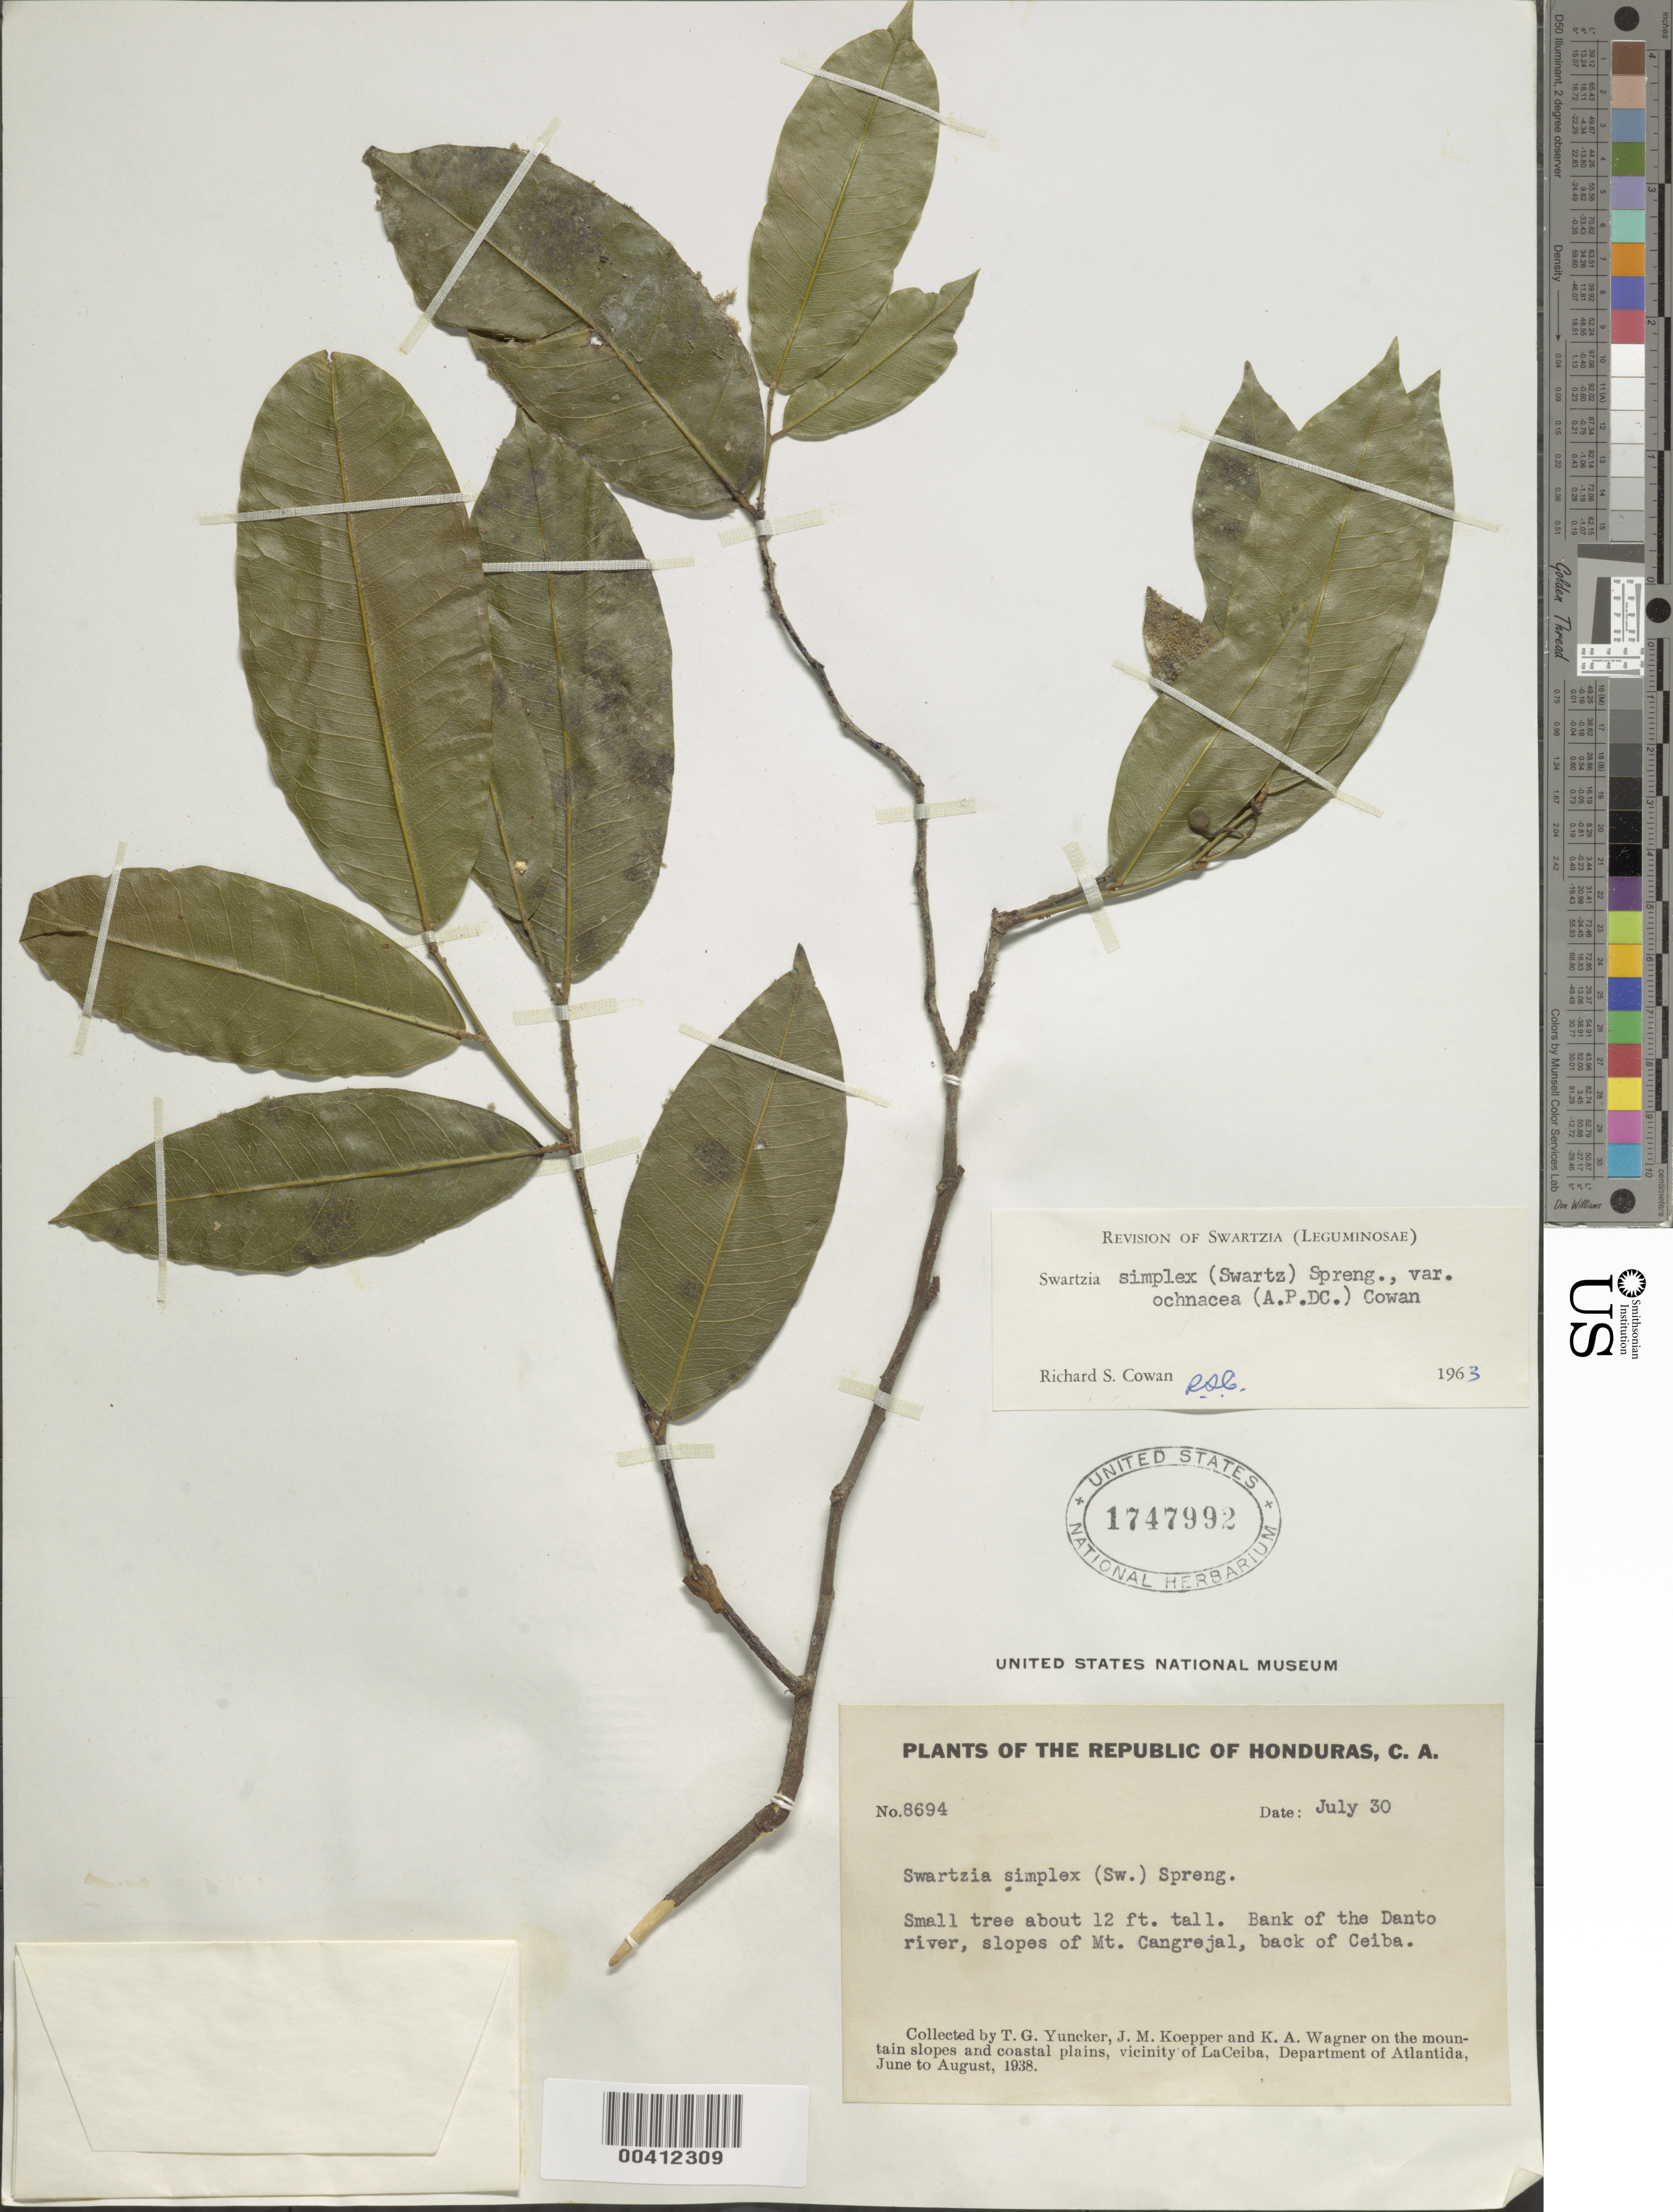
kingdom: Plantae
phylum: Tracheophyta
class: Magnoliopsida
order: Fabales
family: Fabaceae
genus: Swartzia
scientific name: Swartzia simplex var. ochnacea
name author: (DC.) R.S. Cowan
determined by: Cowan, R. S.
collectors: T. G. Yuncker, J. M. Koepper & K. A. Wagner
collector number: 8694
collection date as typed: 30 Jul 1938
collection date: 1938-07-30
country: Honduras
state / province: Atlántida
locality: Vicinity of La Ceiba, Mt. Cangrejal, Danto River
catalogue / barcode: US 1747992